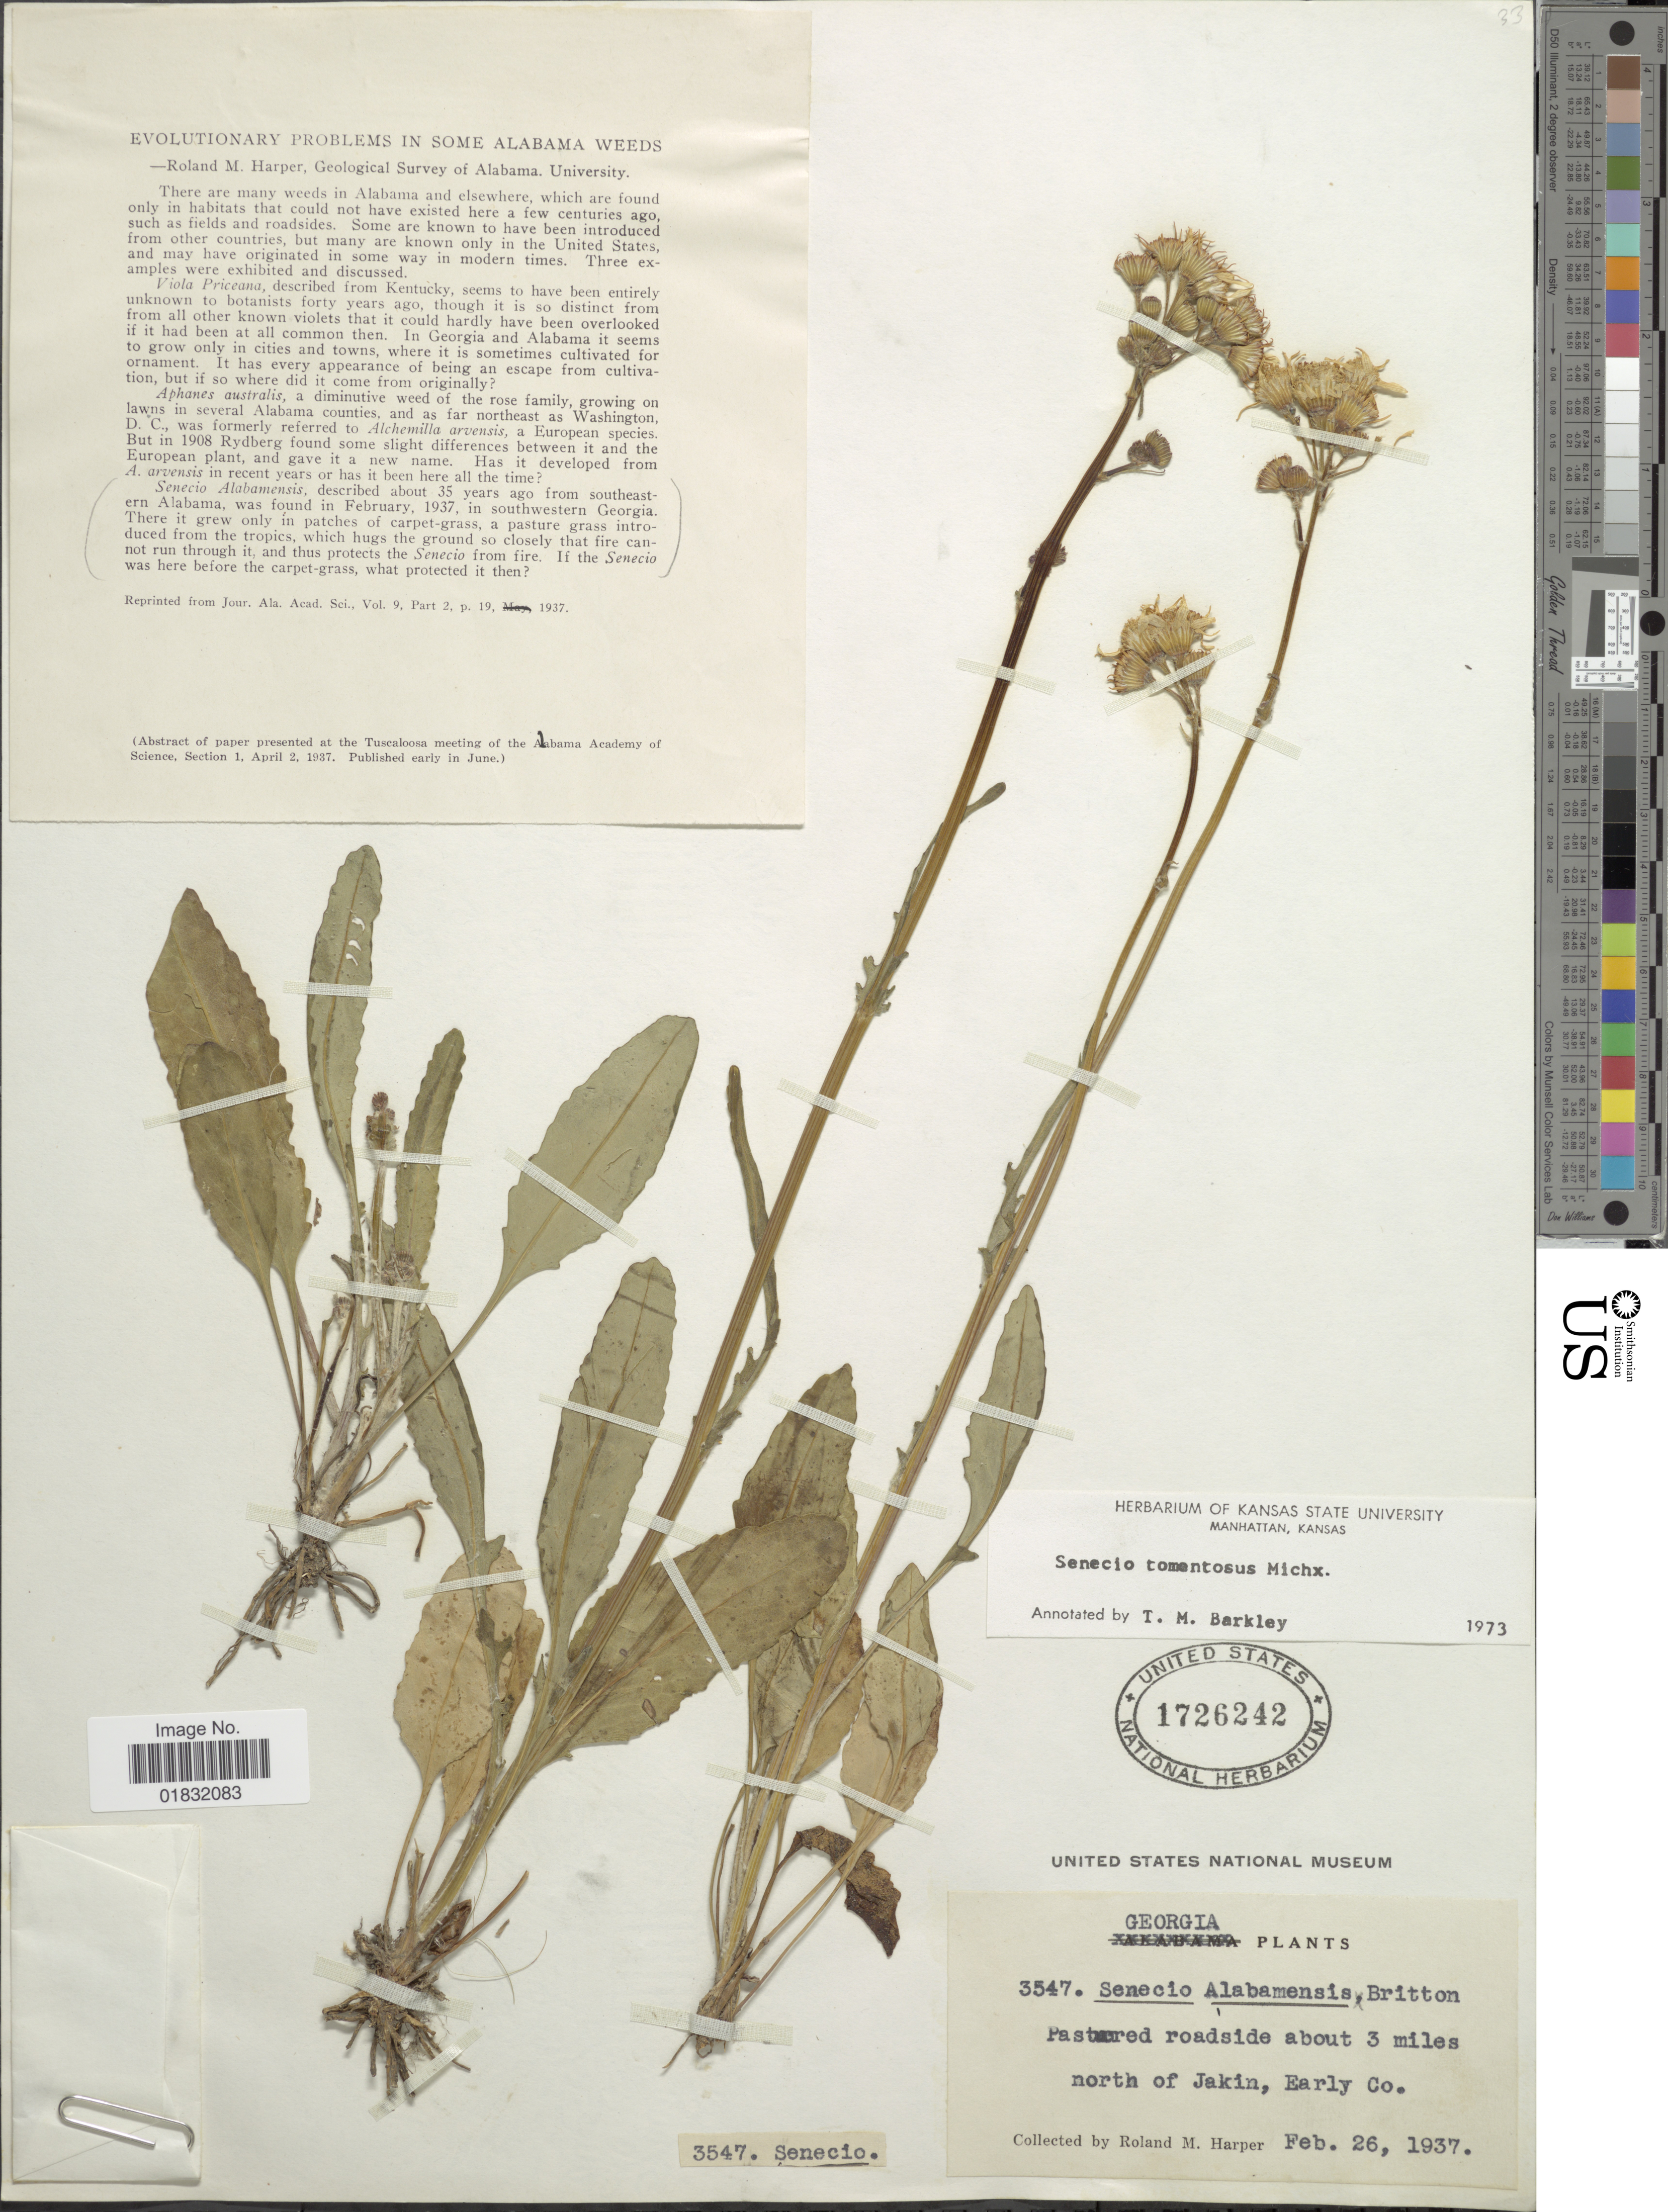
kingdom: Plantae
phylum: Tracheophyta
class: Magnoliopsida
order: Asterales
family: Asteraceae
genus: Packera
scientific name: Packera dubia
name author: (Spreng.) Trock & Mabb.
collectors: R. M. Harper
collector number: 3547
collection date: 1937-02-26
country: United States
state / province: Georgia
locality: Pastured roadside about 3 miles north of Jakin, Early Co.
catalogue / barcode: US 1726242